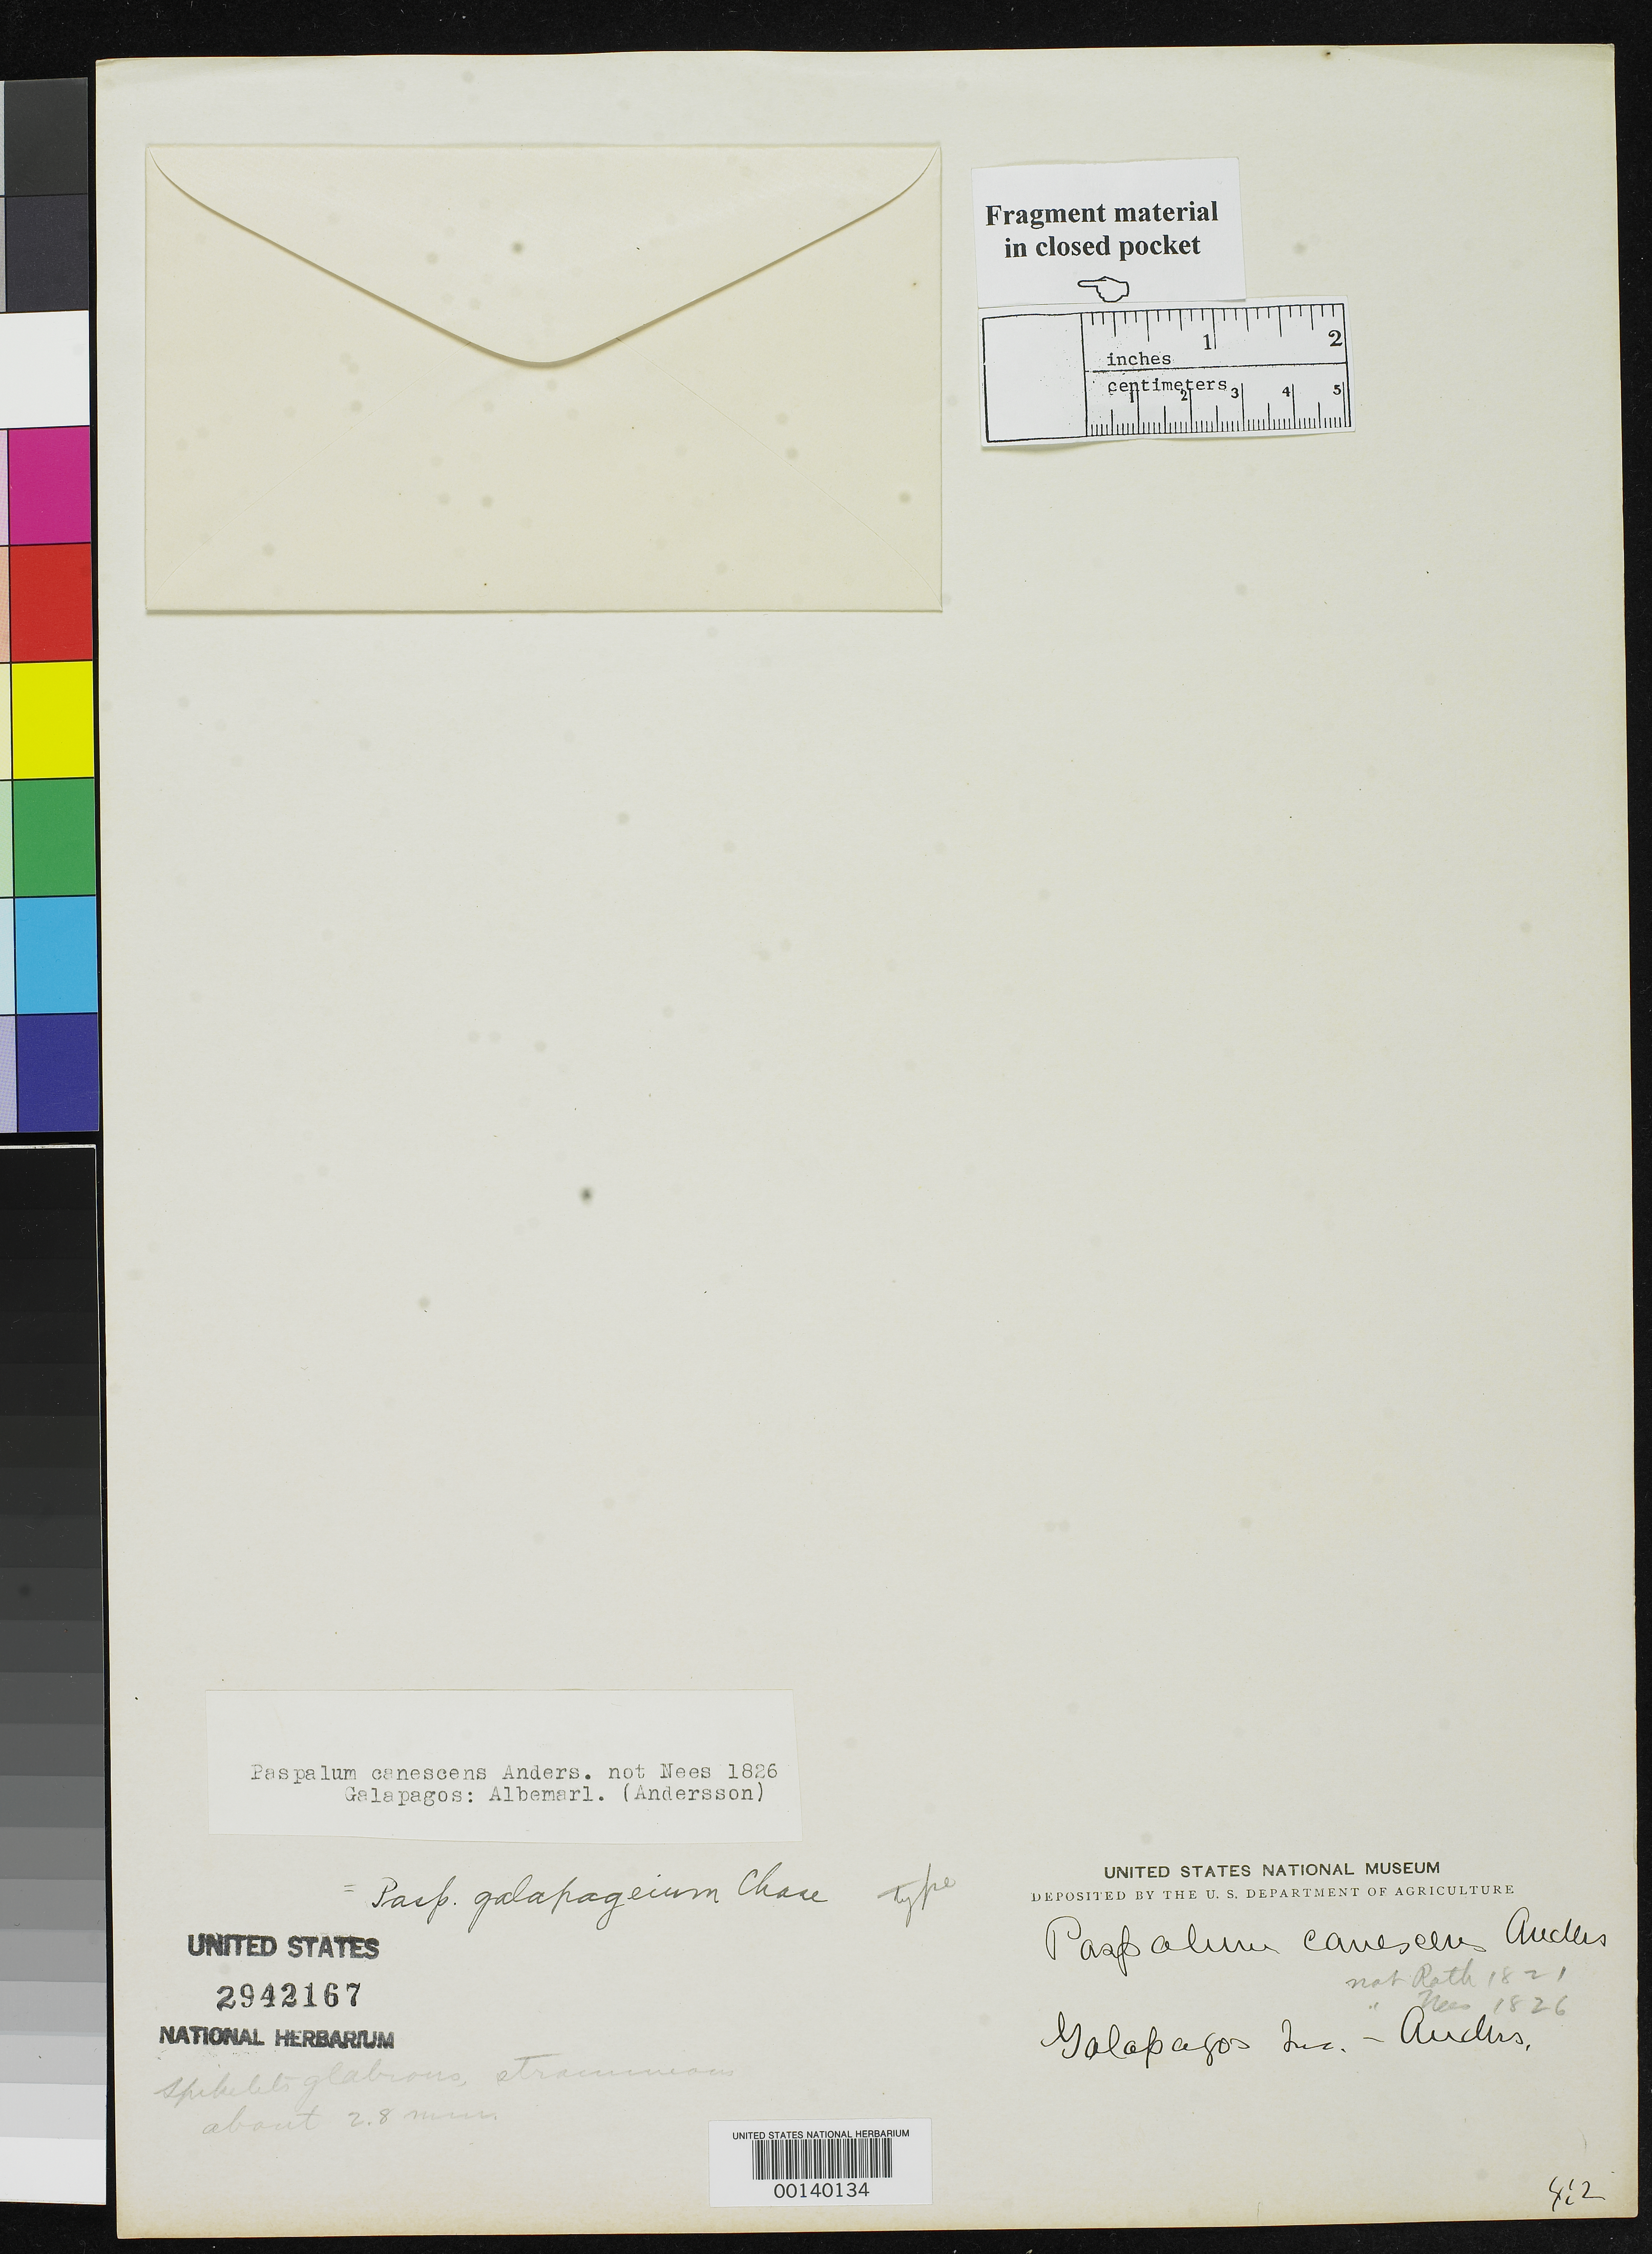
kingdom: Plantae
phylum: Tracheophyta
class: Liliopsida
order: Poales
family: Poaceae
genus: Paspalum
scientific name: Paspalum canescens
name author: Andersson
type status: Type Fragment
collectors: N. J. Andersson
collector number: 9612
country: Ecuador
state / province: Colón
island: Isabela [Albemarle]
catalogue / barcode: US 2942167